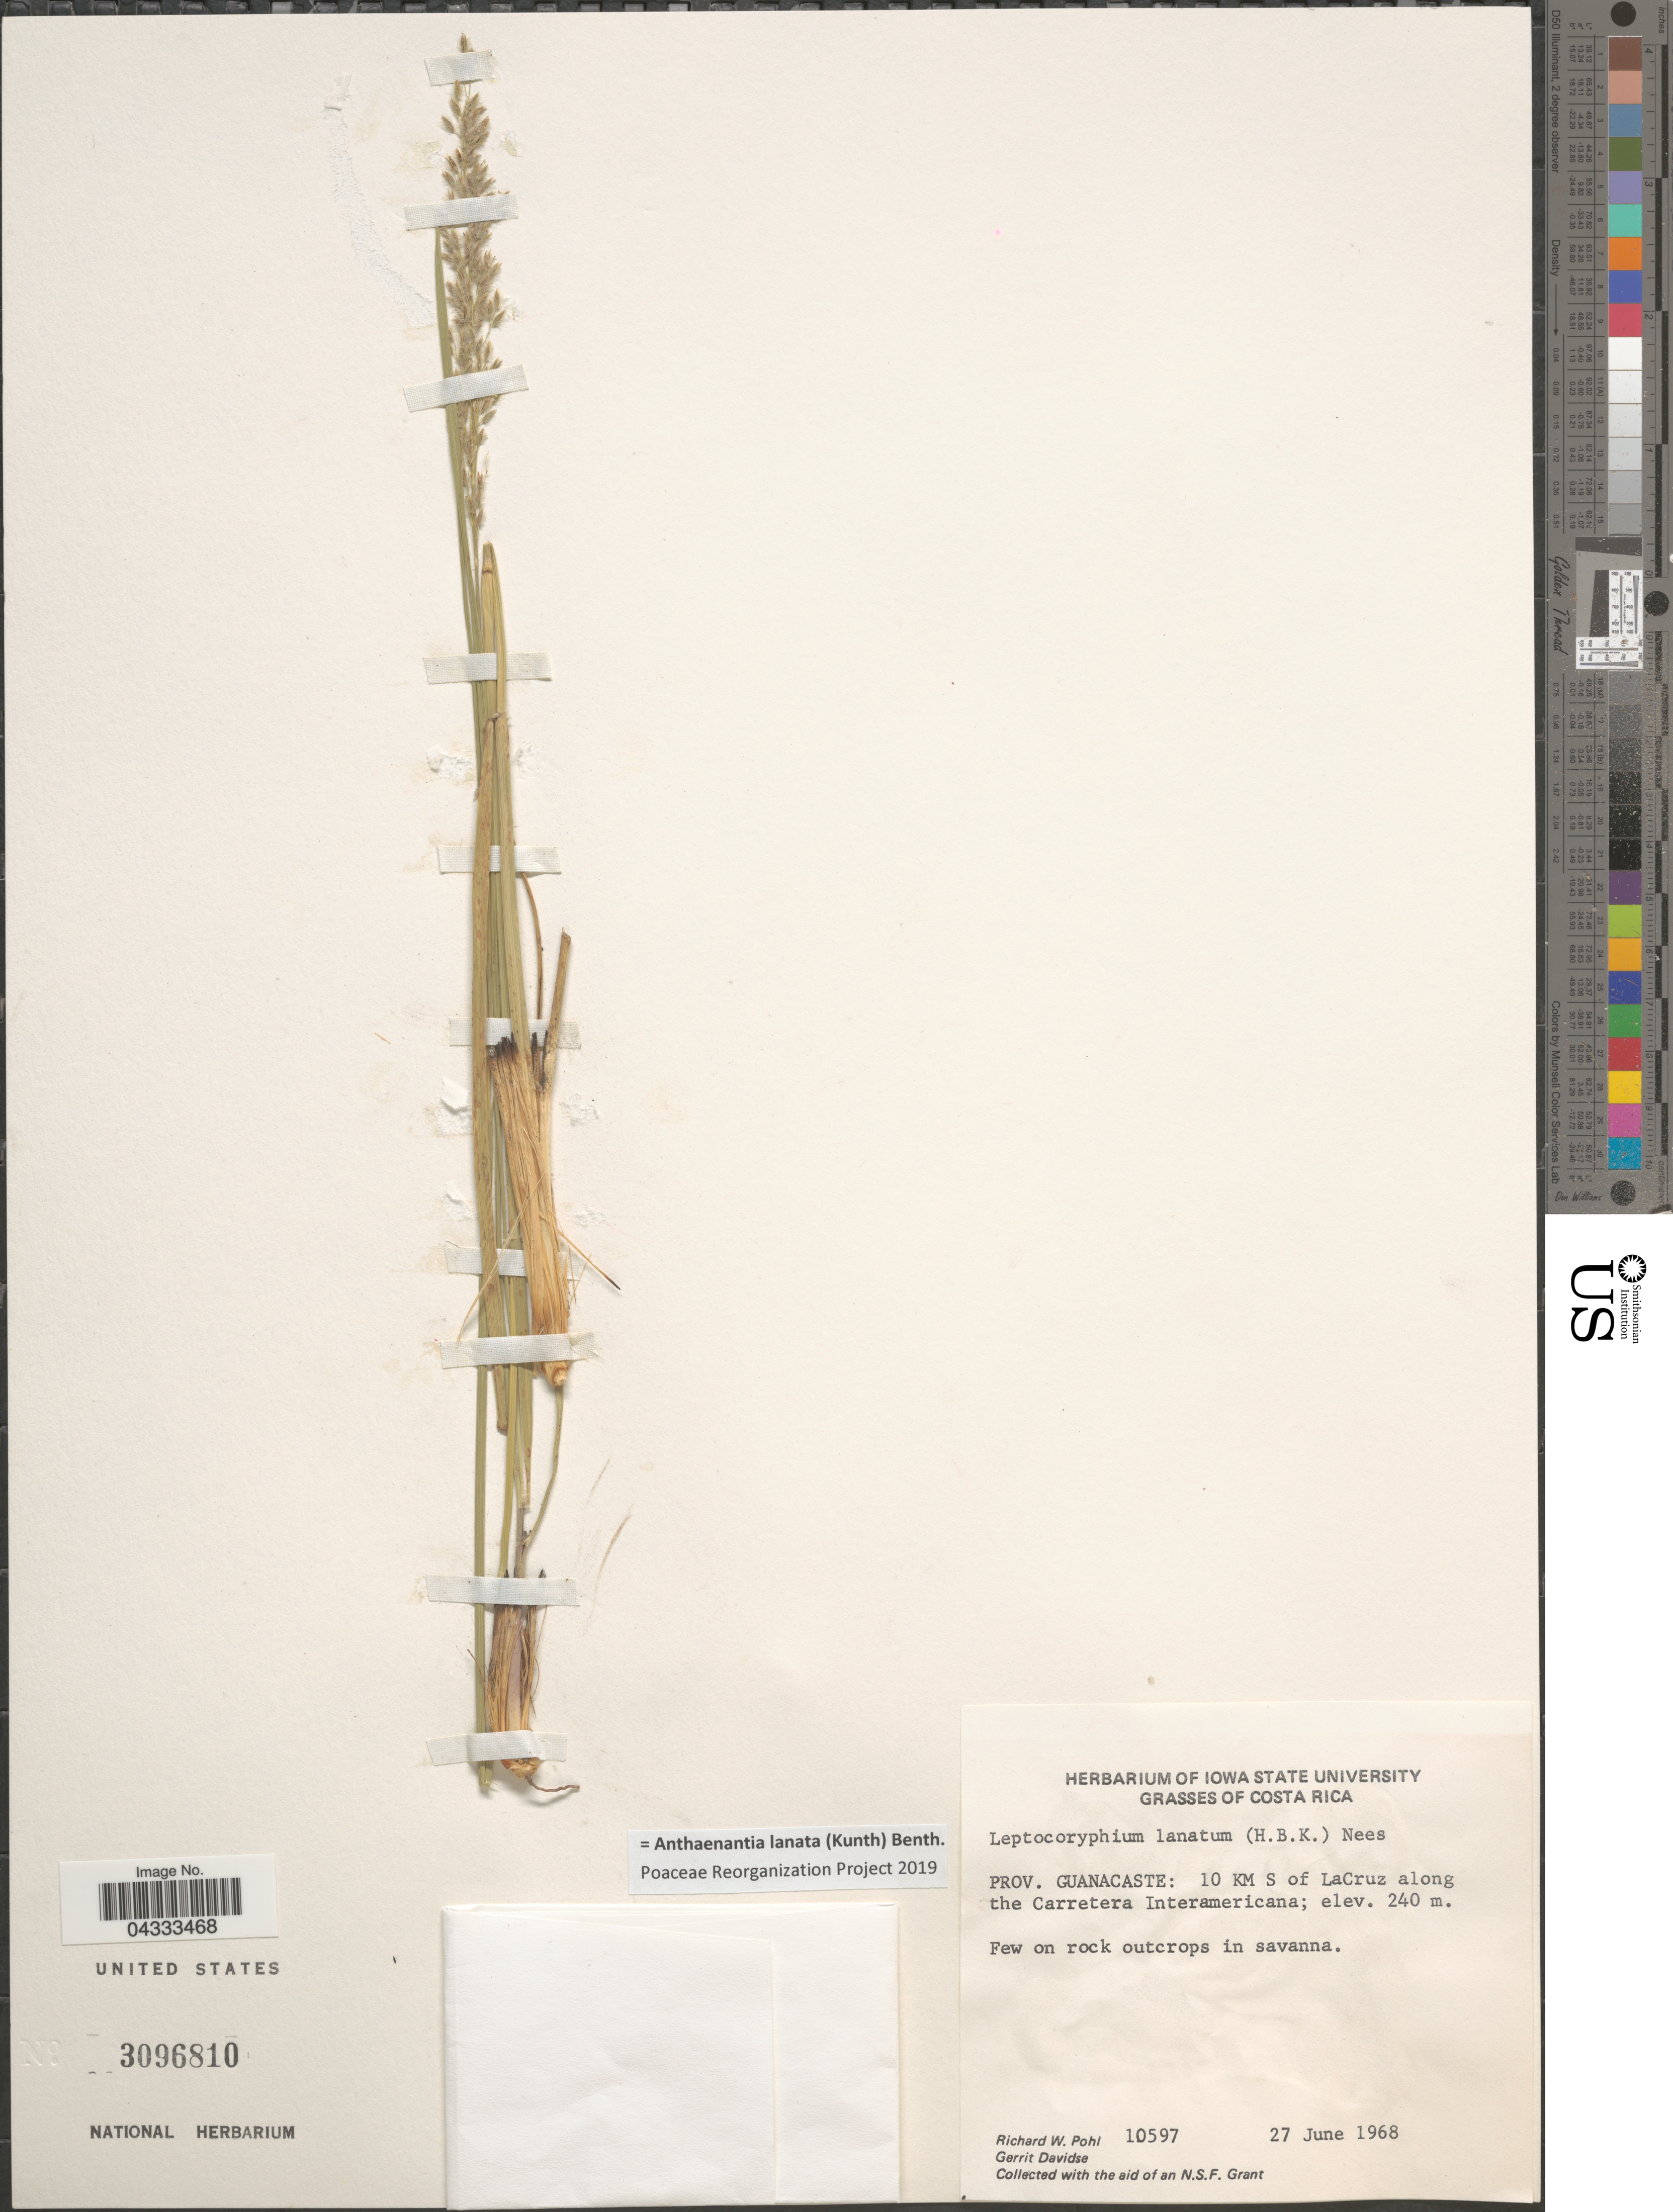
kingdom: Plantae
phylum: Tracheophyta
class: Liliopsida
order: Poales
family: Poaceae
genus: Anthaenantia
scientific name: Anthaenantia lanata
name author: (Kunth) Benth.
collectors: R. W. Pohl & G. Davidse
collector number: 10597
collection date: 1968-06-27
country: Costa Rica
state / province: Guanacaste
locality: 10 KM S of LaCruz along the Carretera Interamericana.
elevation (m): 240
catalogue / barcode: US 3096810